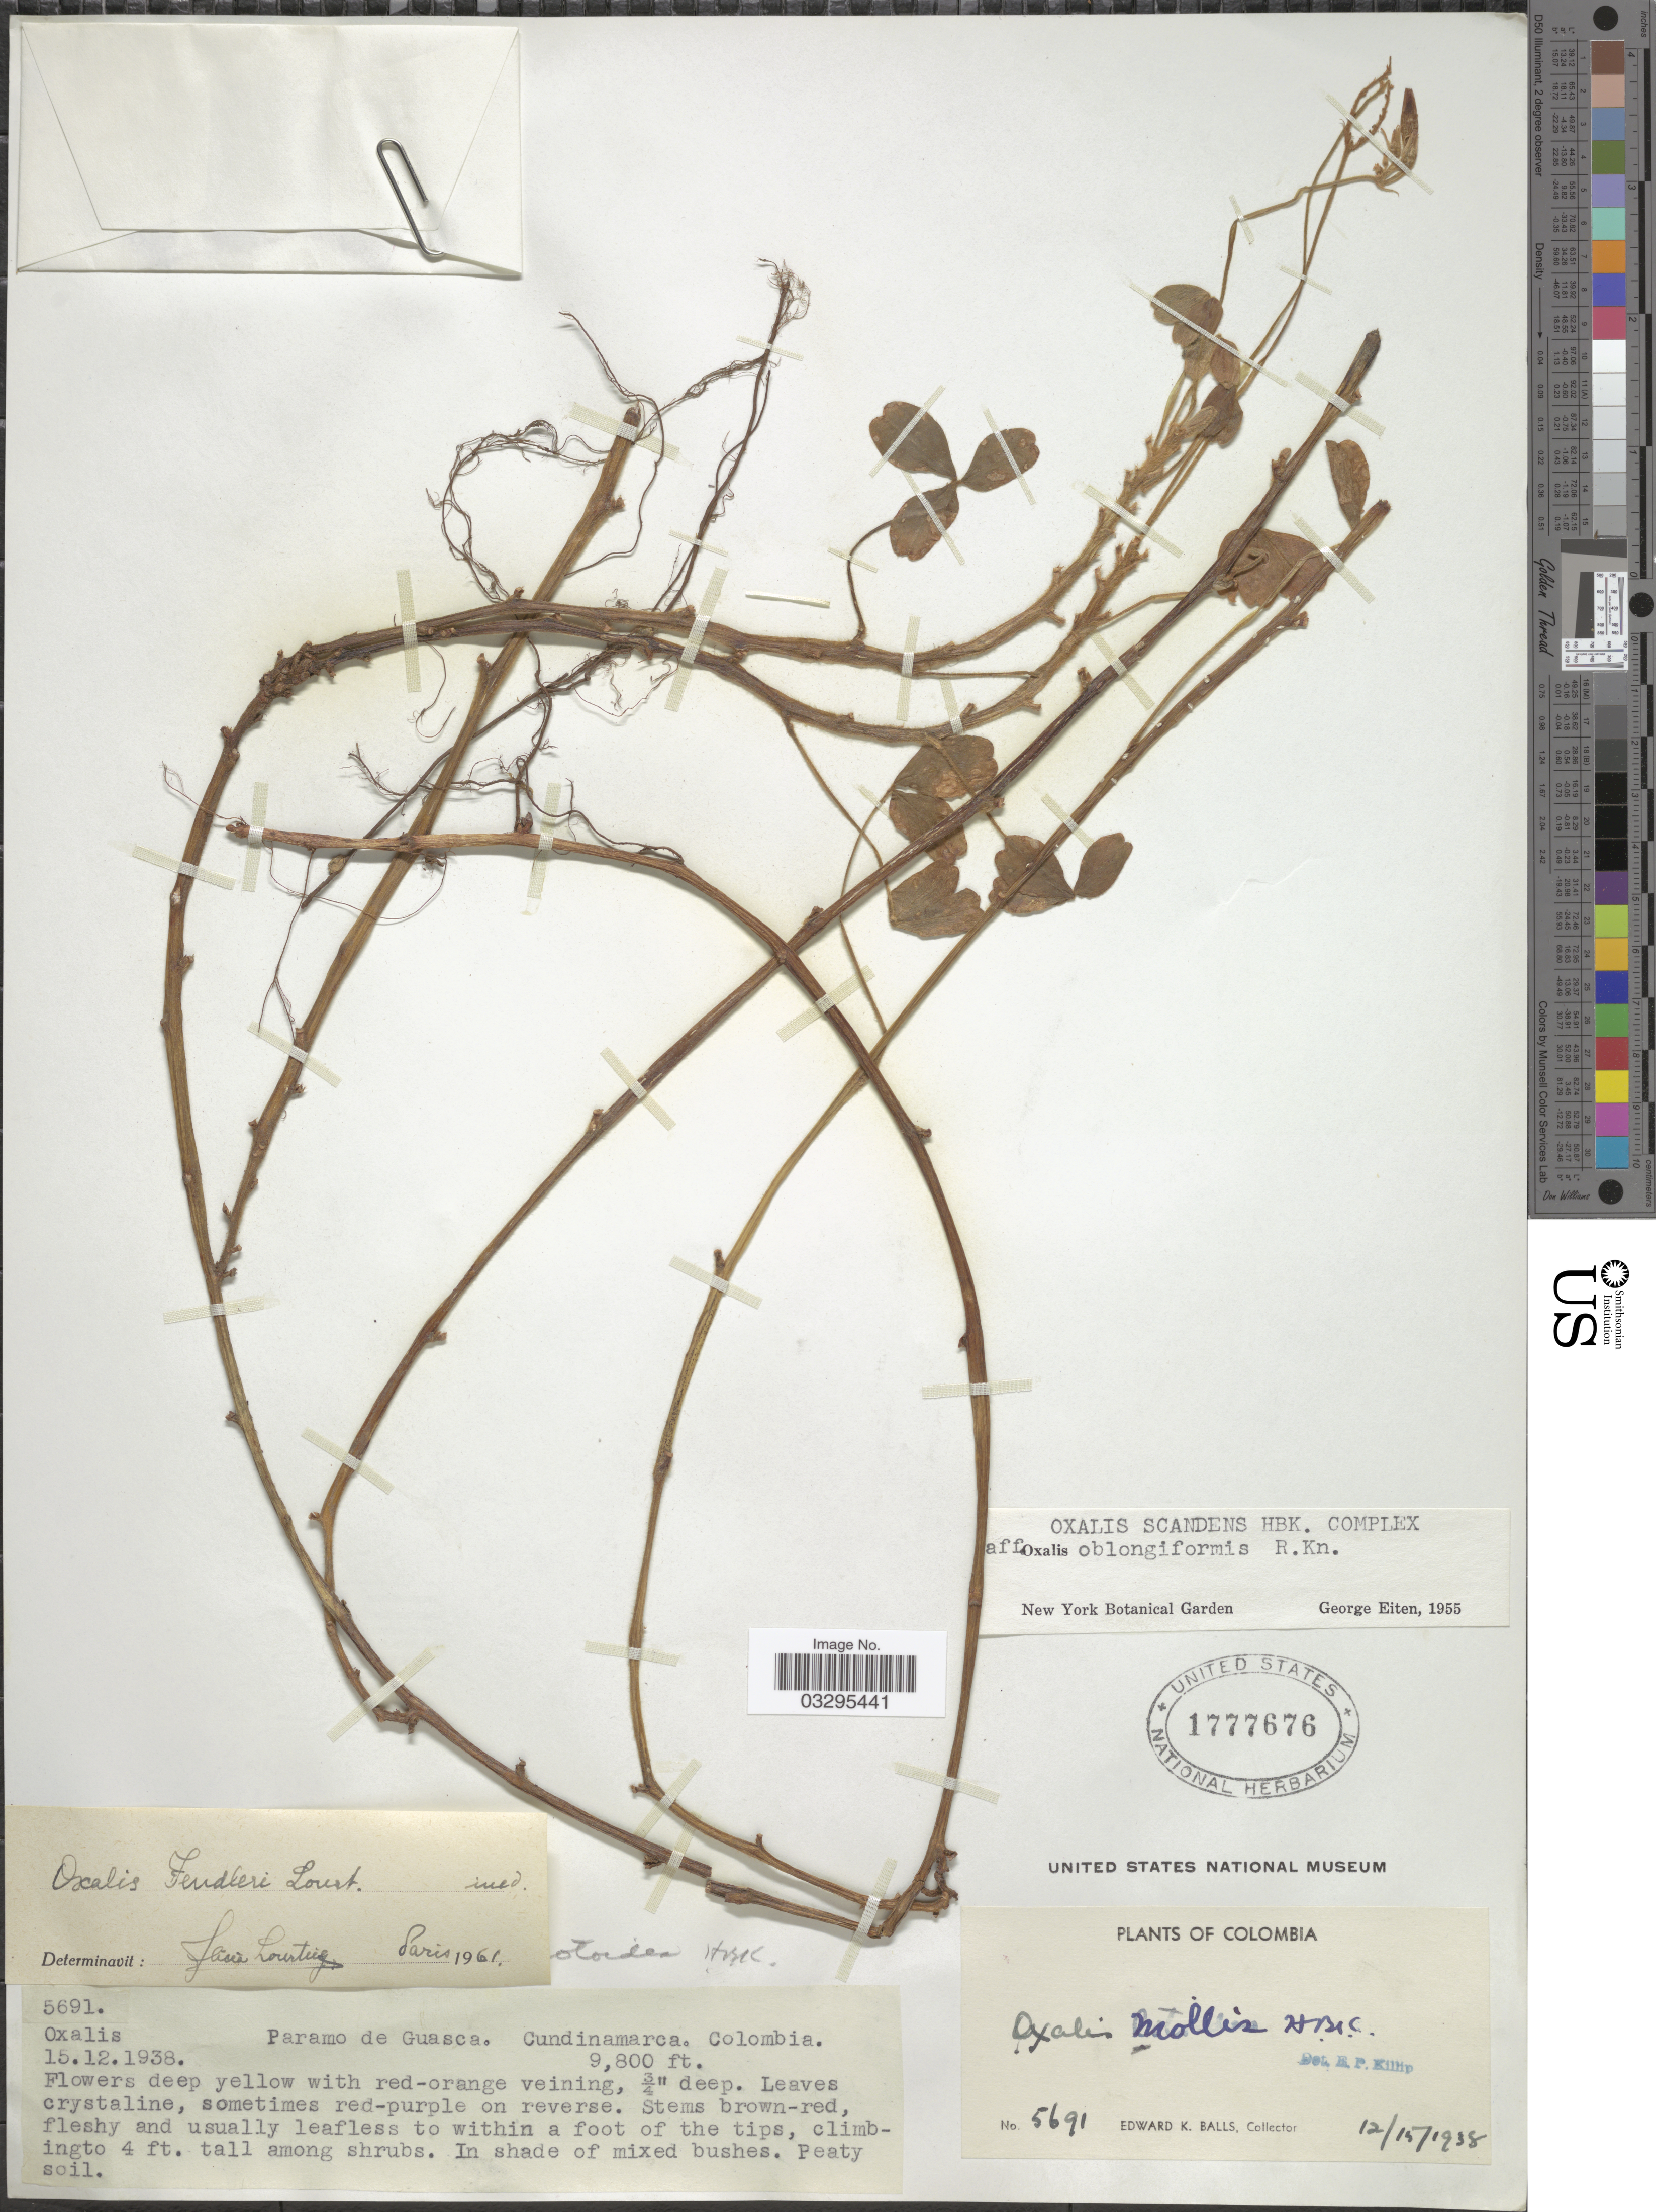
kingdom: Plantae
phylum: Tracheophyta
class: Magnoliopsida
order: Oxalidales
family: Oxalidaceae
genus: Oxalis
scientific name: Oxalis fendleri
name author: Lourteig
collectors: E. K. Balls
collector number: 5691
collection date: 1938-12-15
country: Colombia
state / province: Cundinamarca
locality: Paramo de Guasca.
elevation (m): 2987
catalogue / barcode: US 1777676